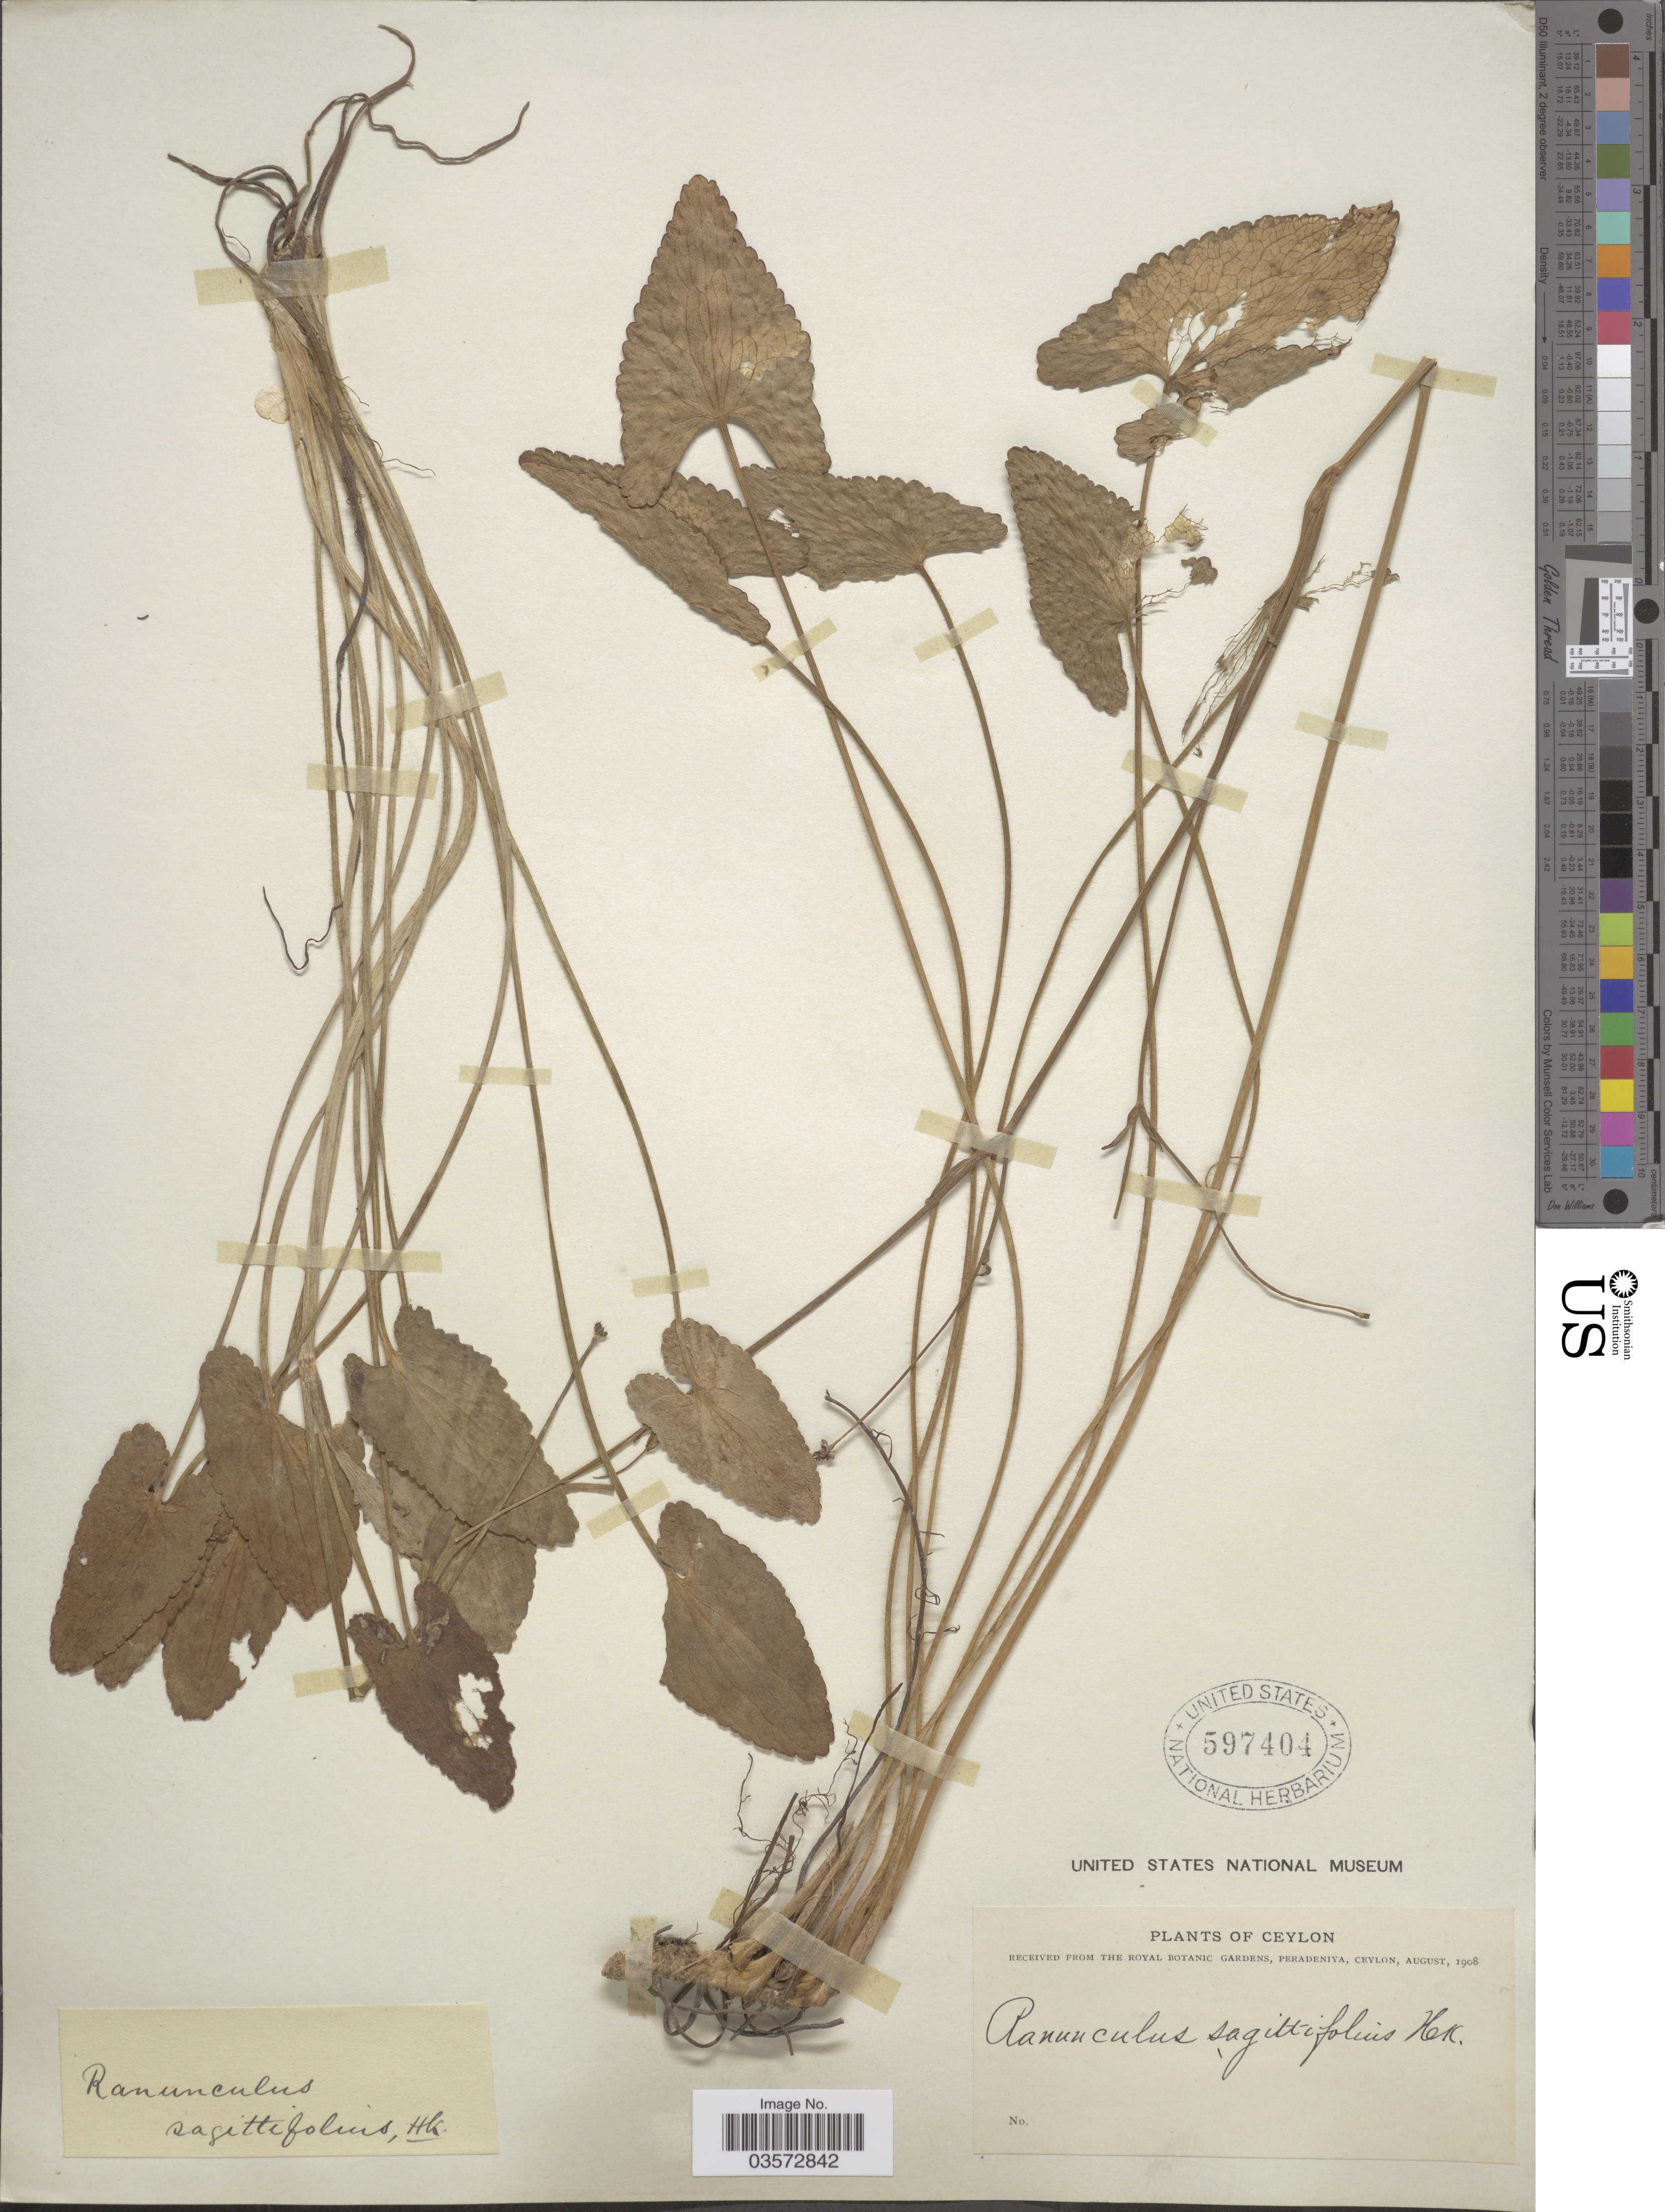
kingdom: Plantae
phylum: Tracheophyta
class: Magnoliopsida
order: Ranunculales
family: Ranunculaceae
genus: Ranunculus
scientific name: Ranunculus sagittifolius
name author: Hook.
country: Sri Lanka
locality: Ceylon.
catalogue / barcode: US 597404